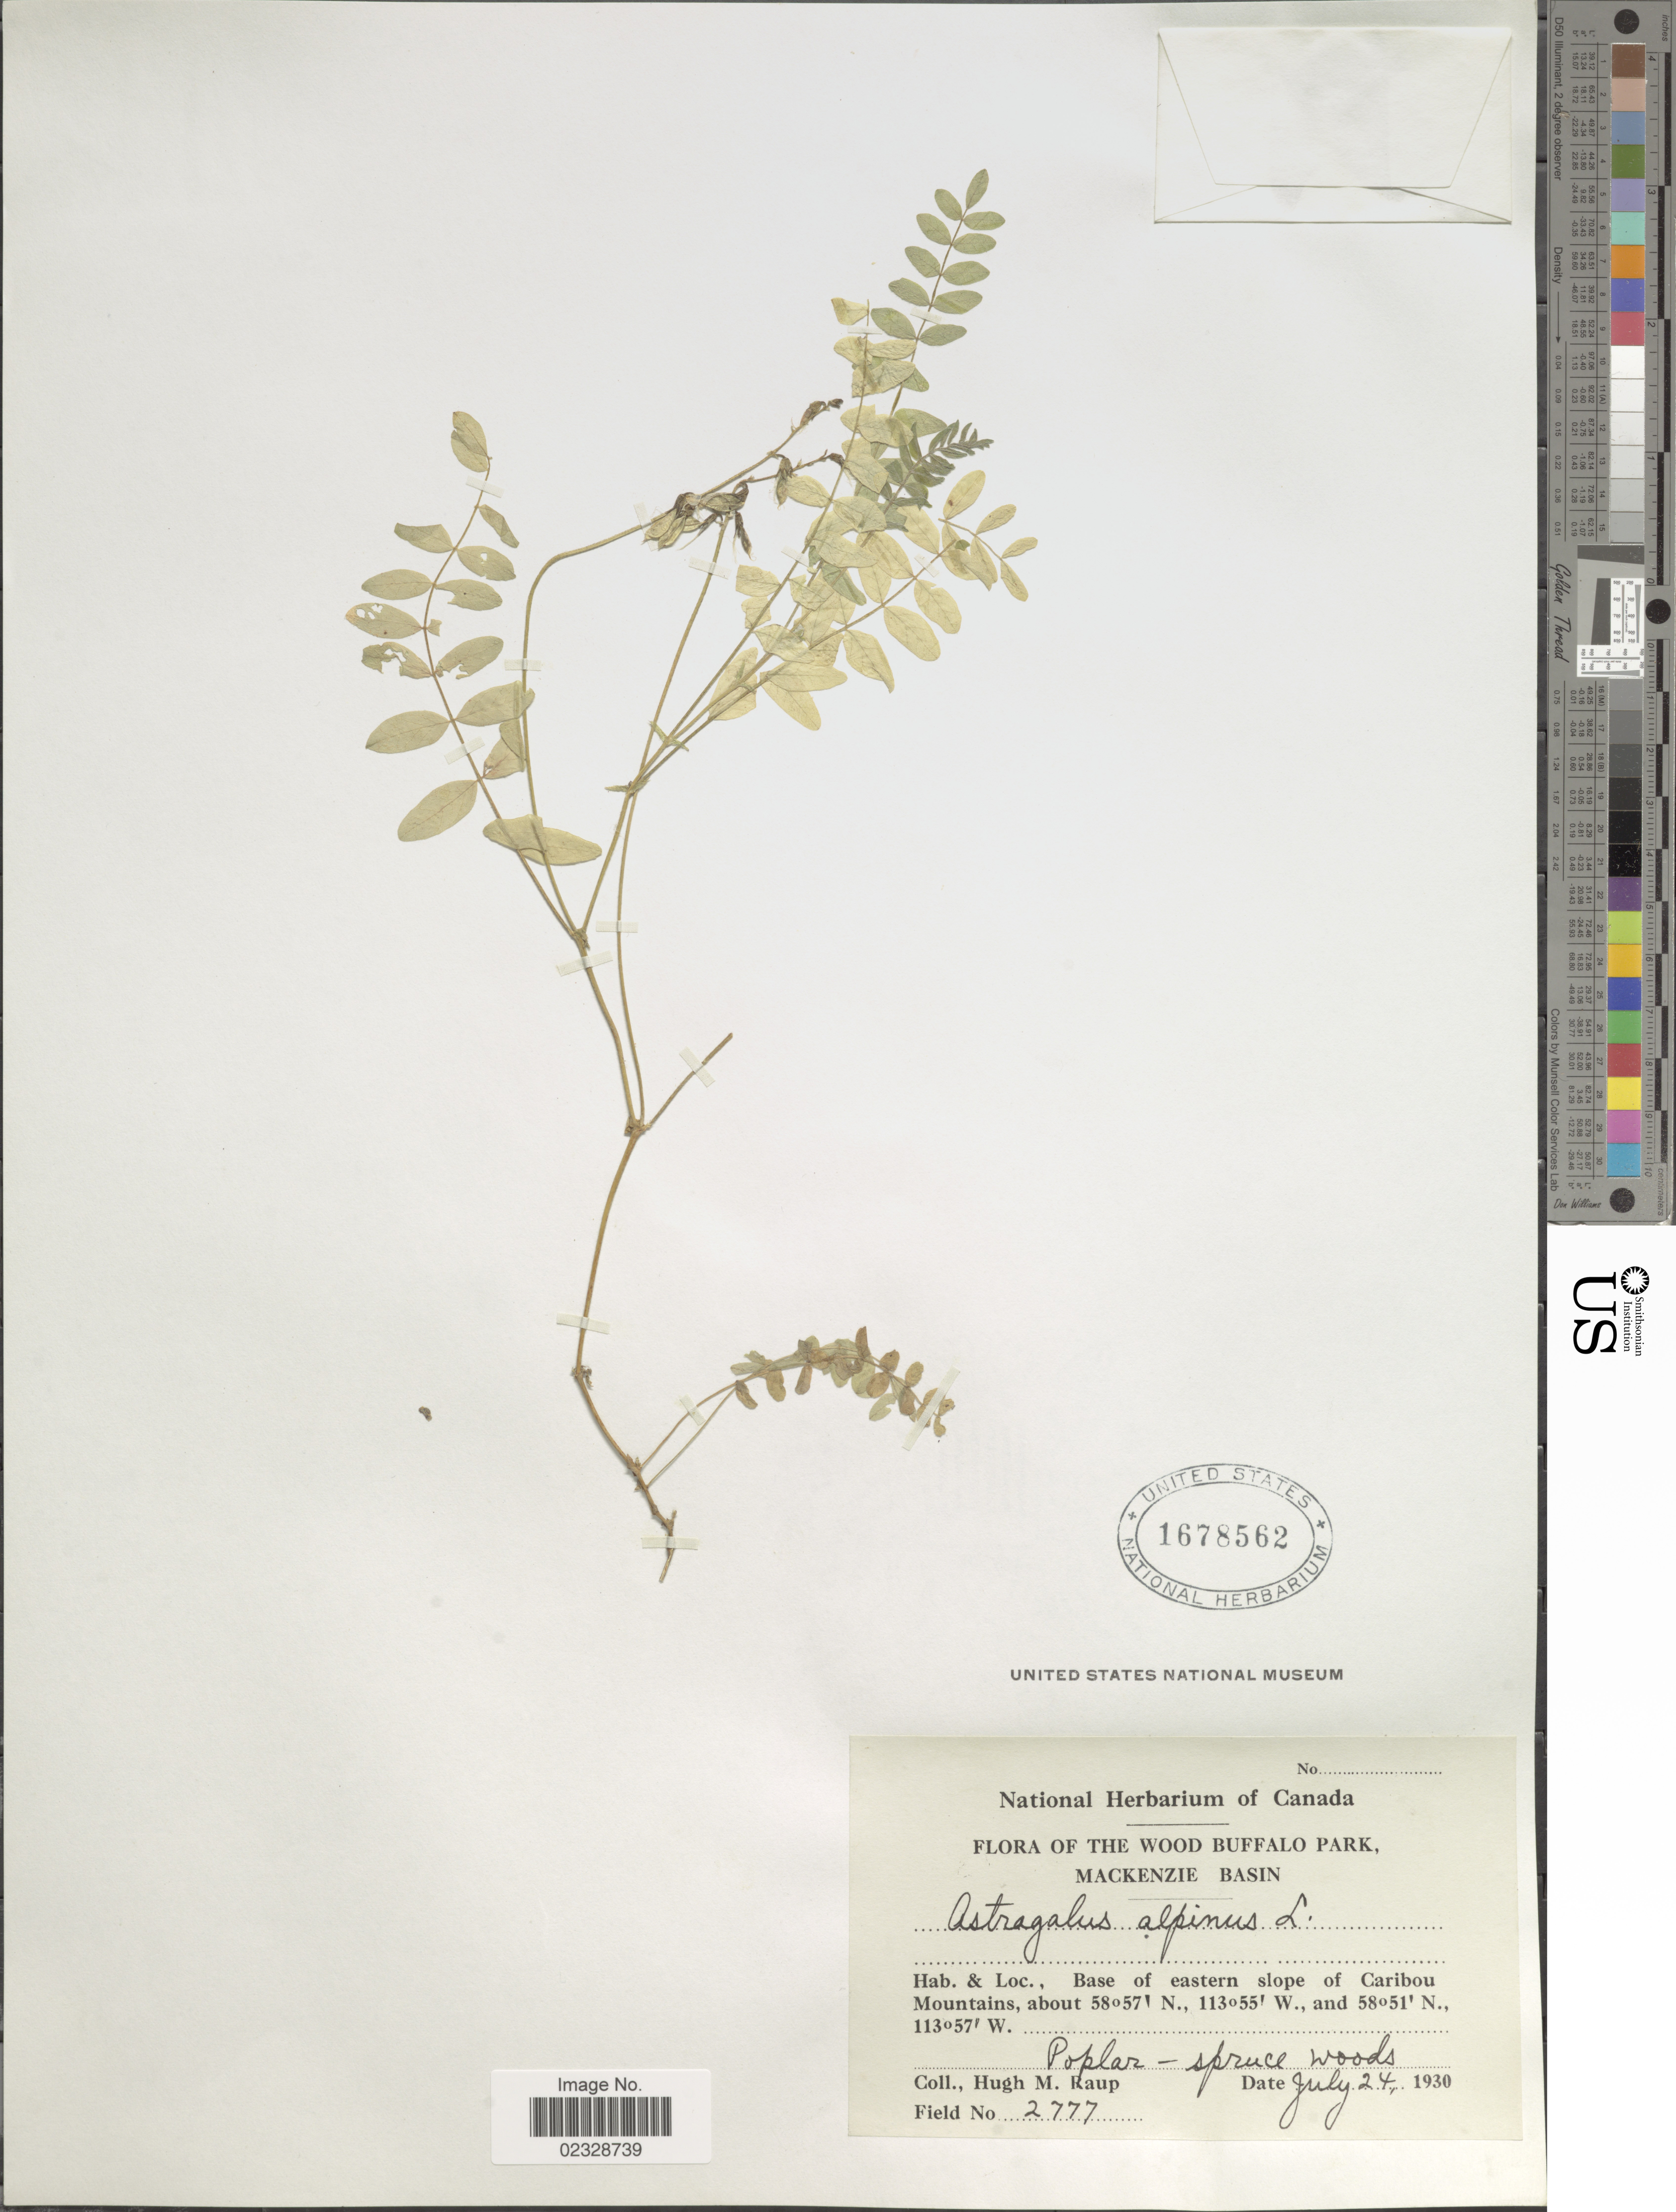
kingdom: Plantae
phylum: Tracheophyta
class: Magnoliopsida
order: Fabales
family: Fabaceae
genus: Astragalus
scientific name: Astragalus alpinus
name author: L.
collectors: H. Raup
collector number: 2777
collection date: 1930-07-24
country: Canada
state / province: Alberta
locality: The Wood Buffalo Park, Mackenzie Basin, base of eastern slope of Caribou Mountains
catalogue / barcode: US 1678562